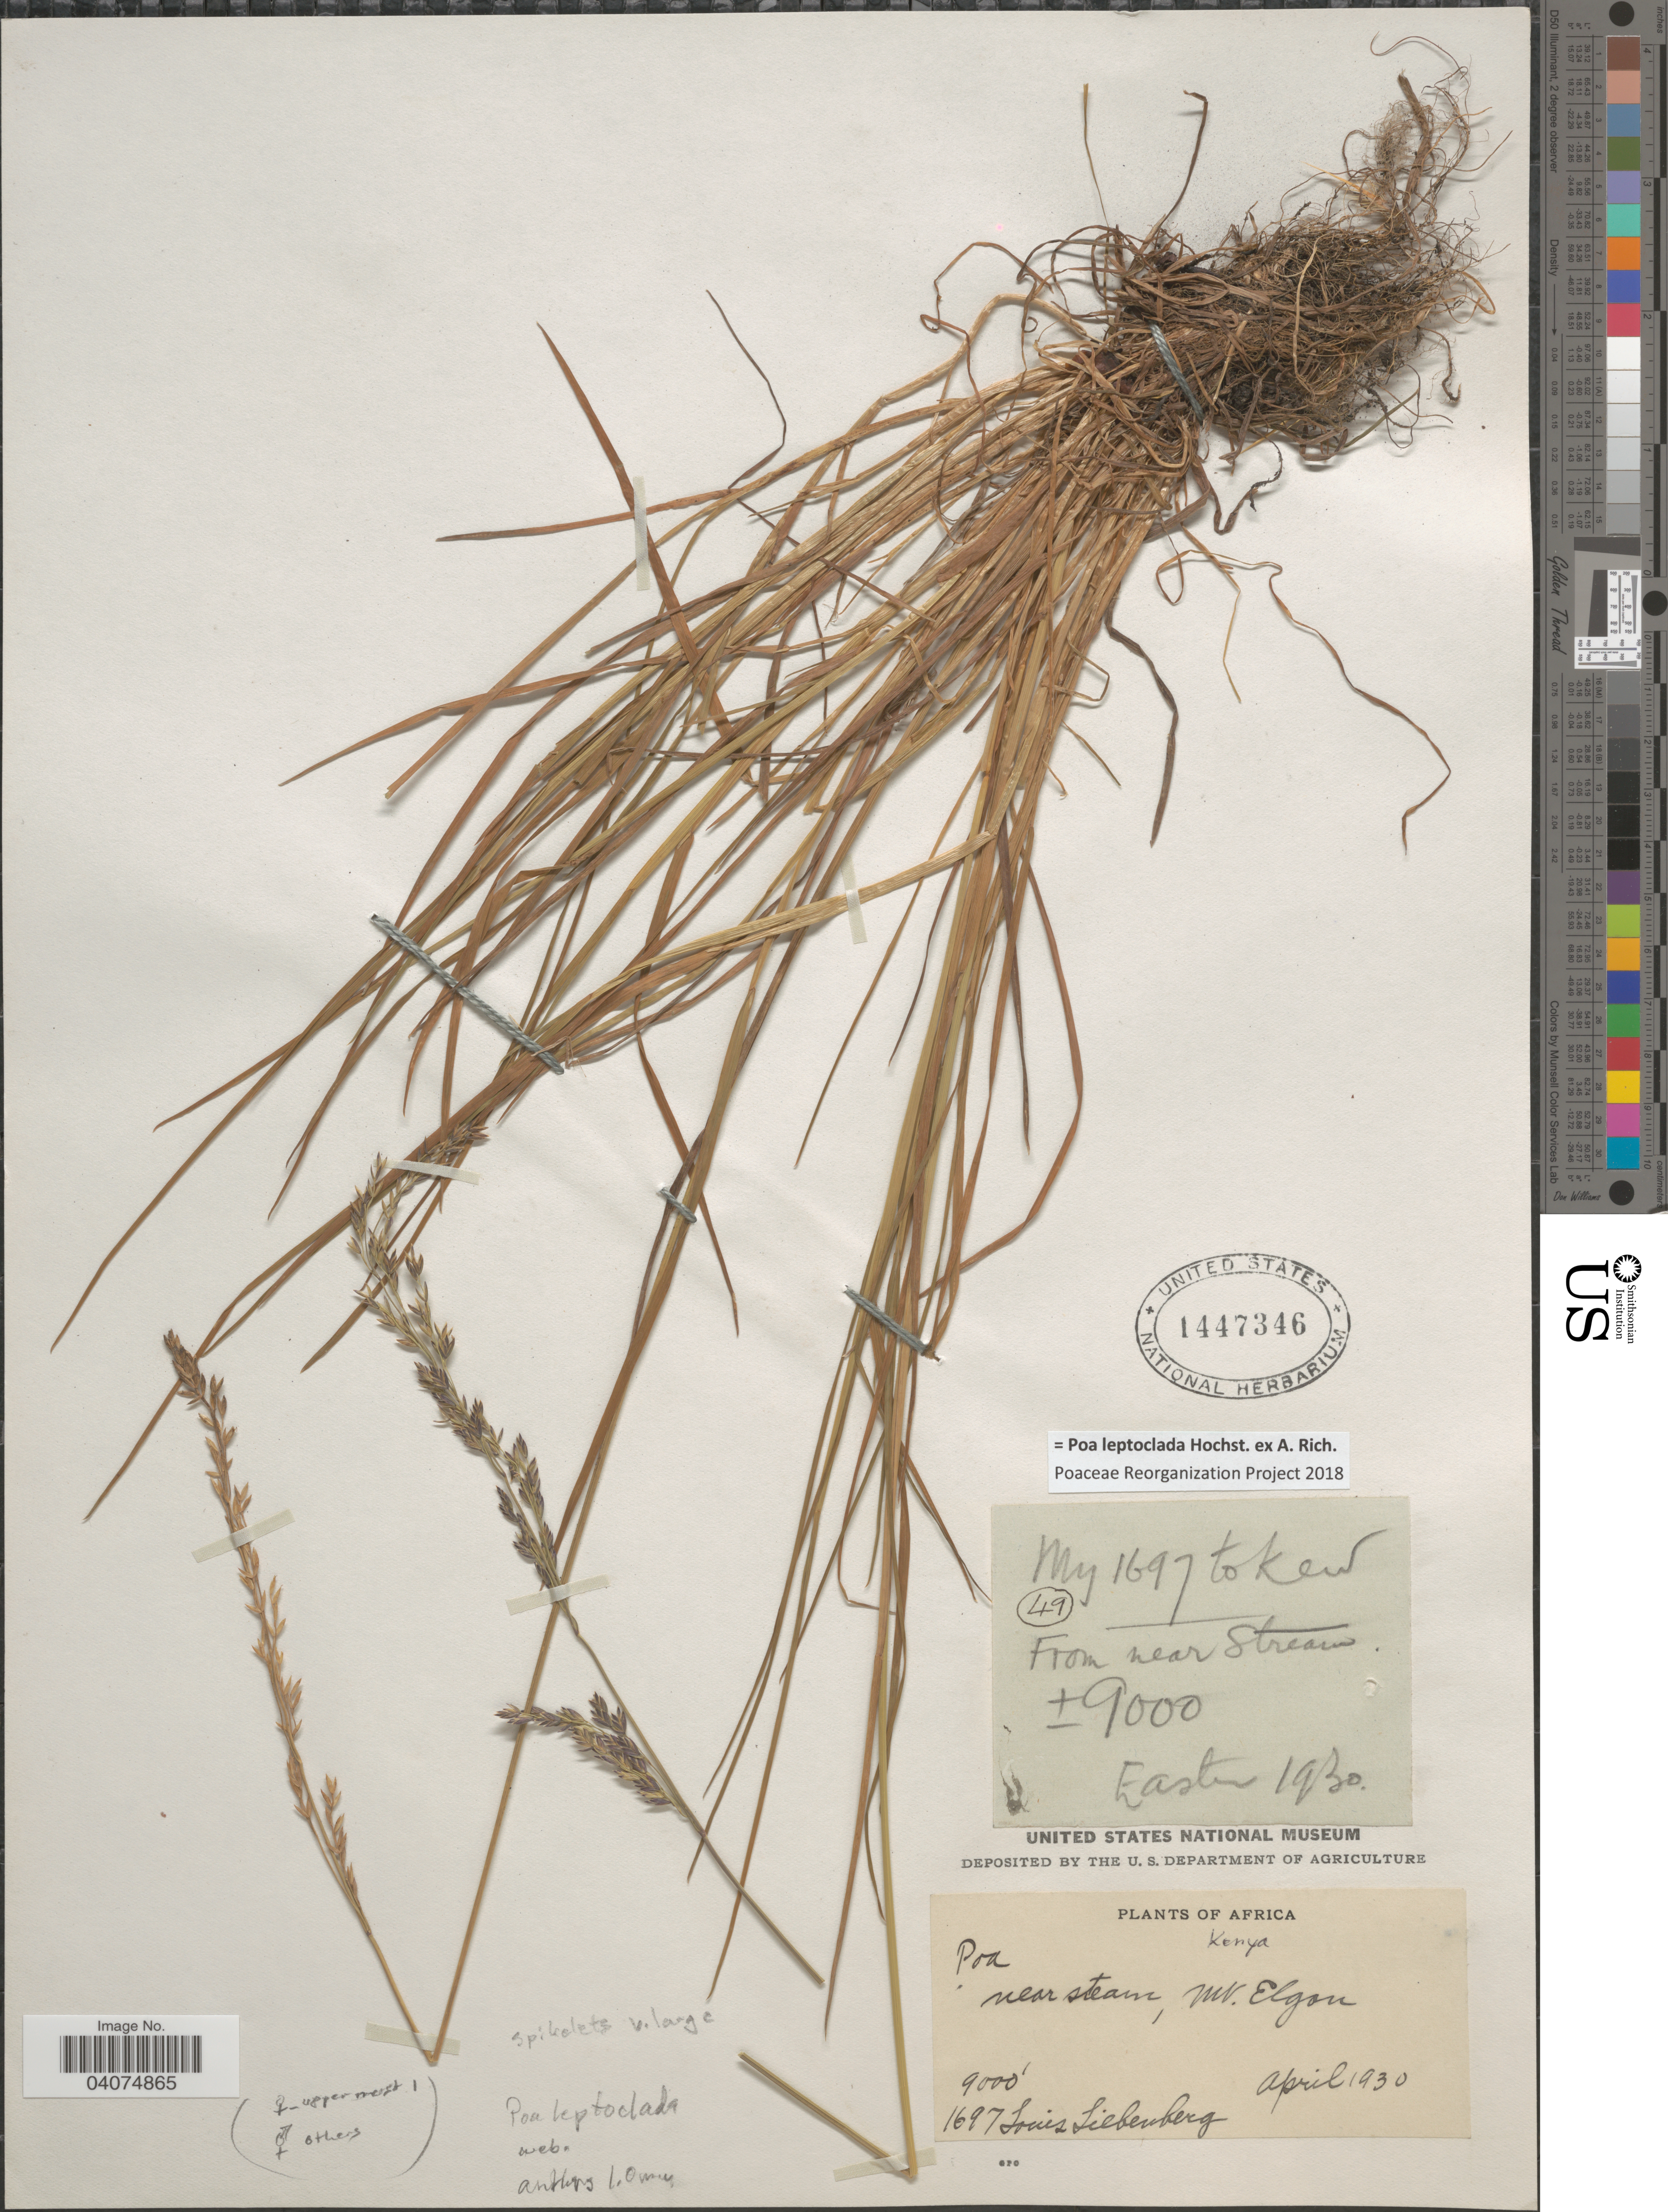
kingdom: Plantae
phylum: Tracheophyta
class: Liliopsida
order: Poales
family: Poaceae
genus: Poa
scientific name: Poa leptoclada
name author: Hochst. ex A. Rich.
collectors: L. Liebenberg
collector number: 1697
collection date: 1930-04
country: Kenya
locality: Near stream, Mt. Elgon.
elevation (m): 2743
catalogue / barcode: US 1447346